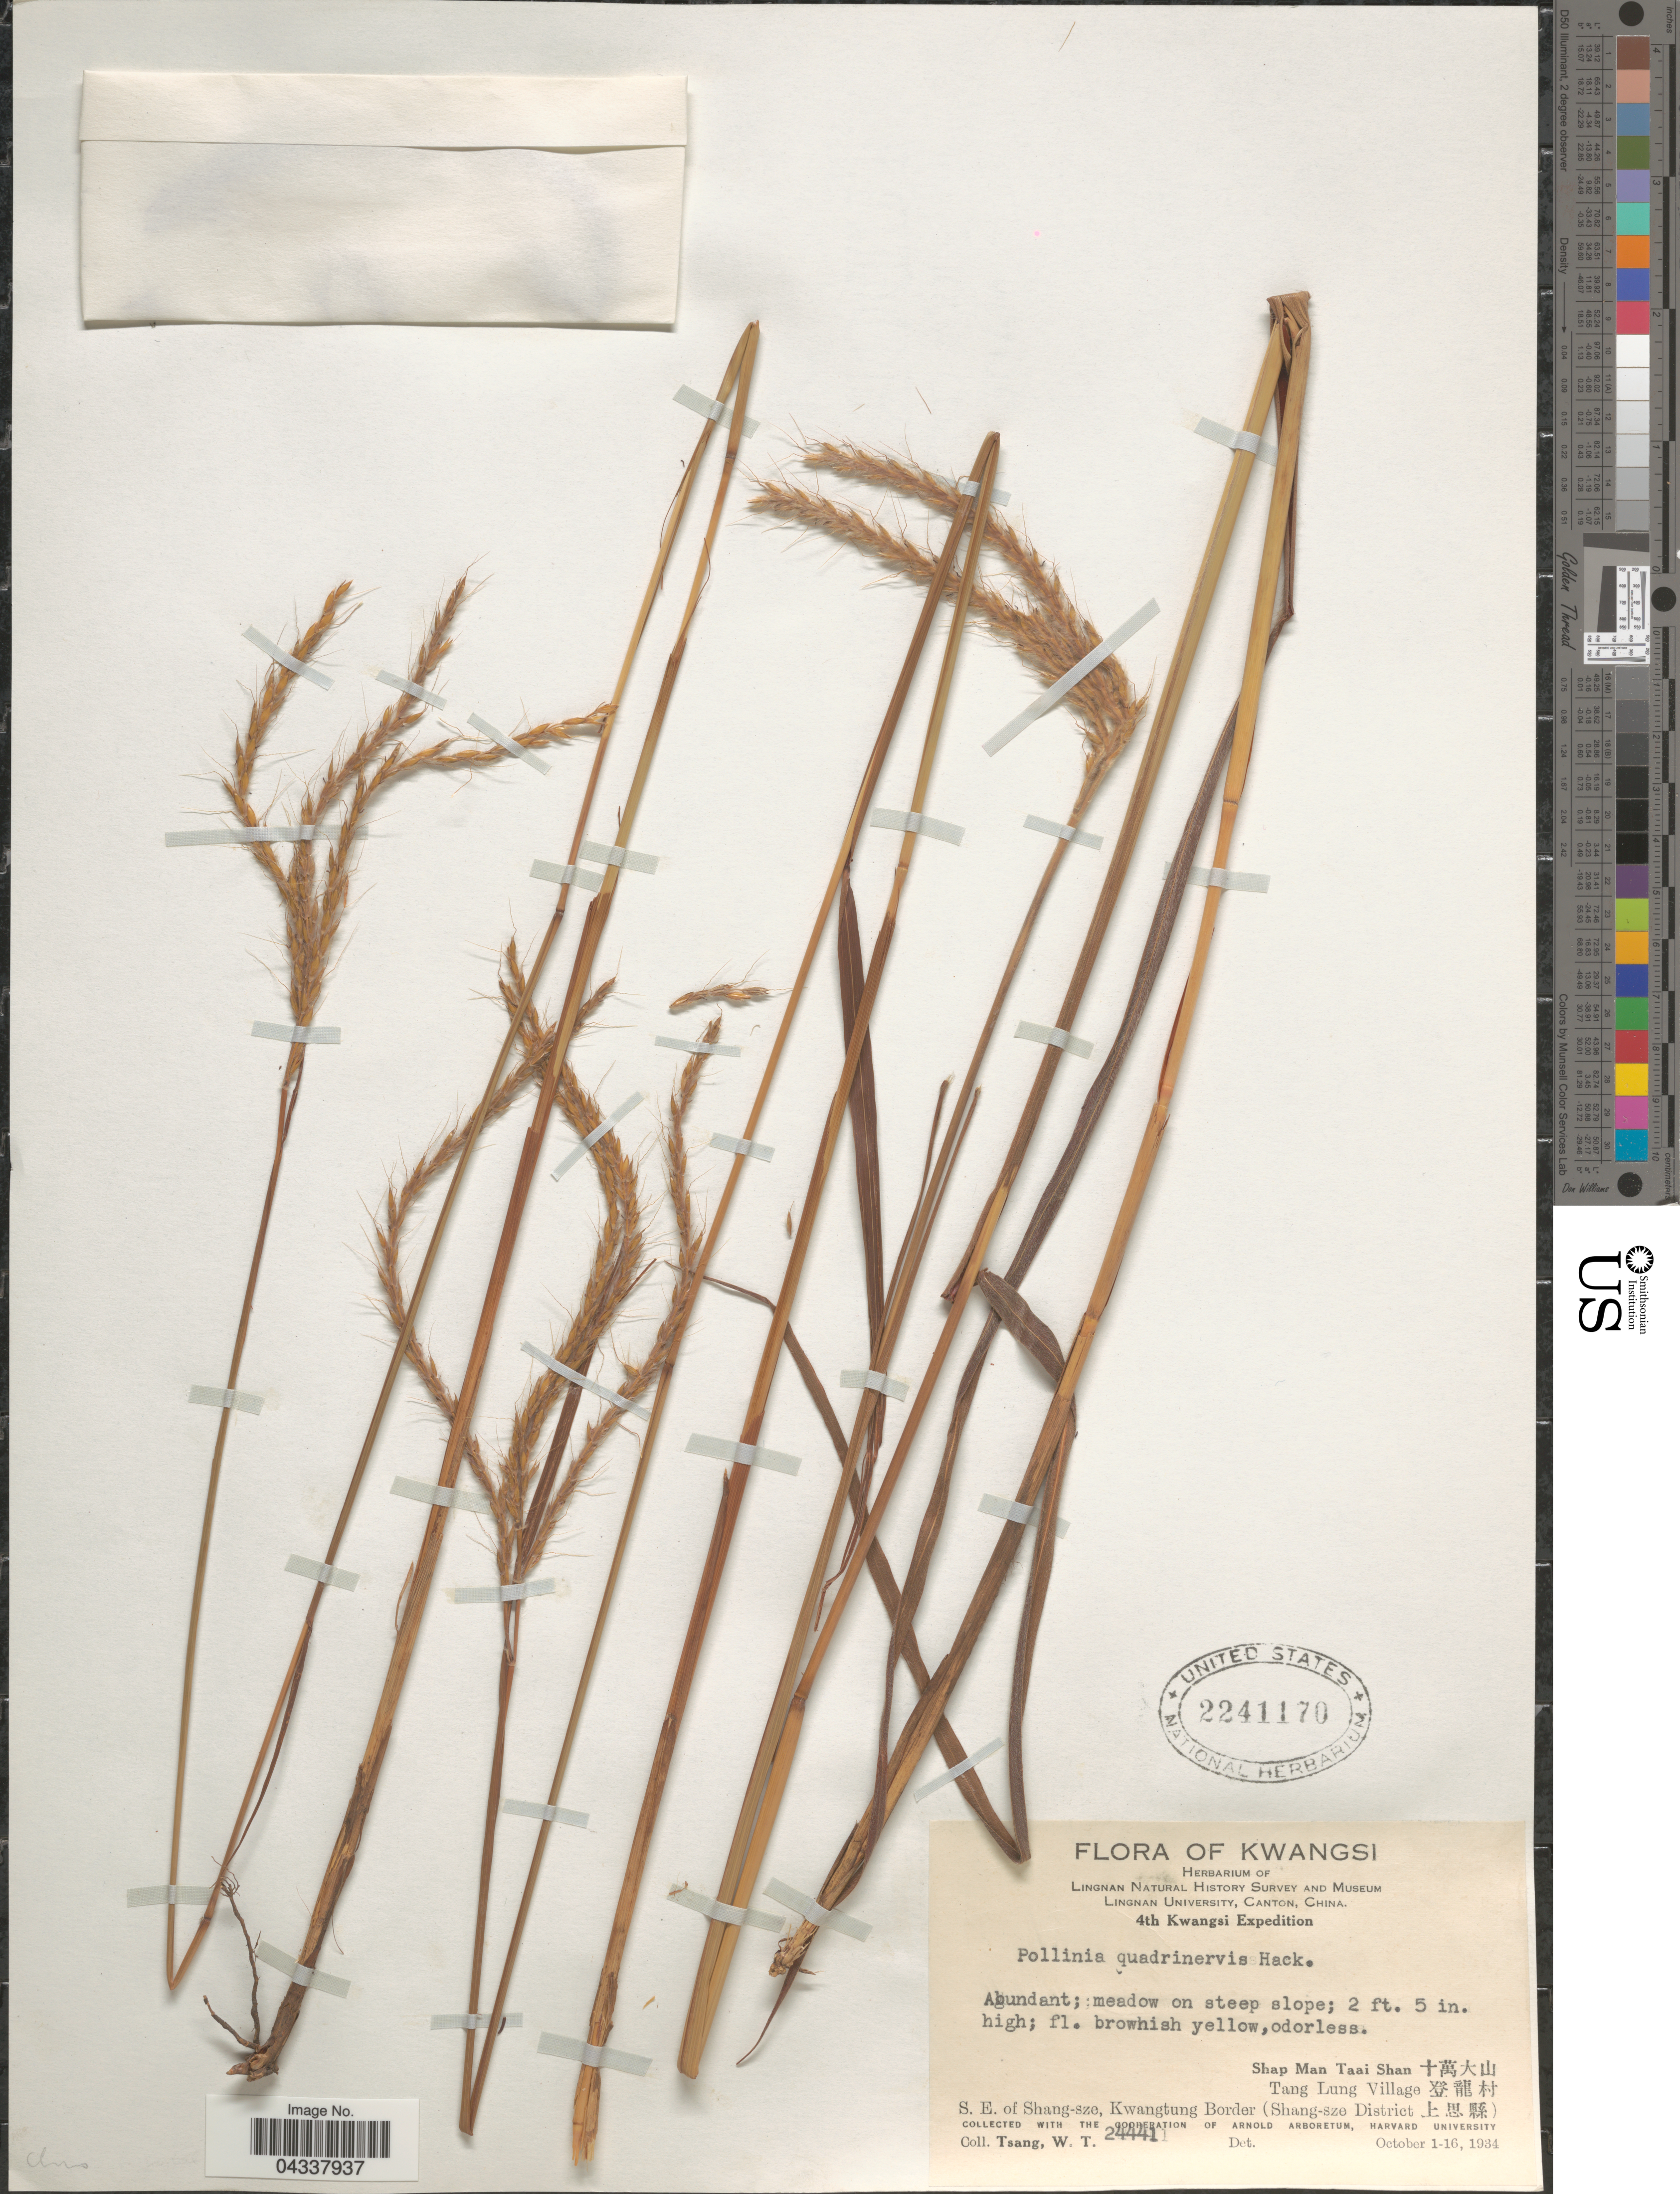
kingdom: Plantae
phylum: Tracheophyta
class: Liliopsida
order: Poales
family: Poaceae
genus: Pseudopogonatherum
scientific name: Pseudopogonatherum quadrinerve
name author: (Hack.) Ohwi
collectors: W. T. Tsang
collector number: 24441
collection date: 1934-10-01/1934-10-16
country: China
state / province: Guangxi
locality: Kwangsi. Lingnan Natural History Survey and Museum Lingnan University, Canton, China. 4th Kwangsi Expedition. Shap Man Taai Shan X. Tang Lung Village X. S. E. of Shang-sze, Kwangtung Border (Shang-sze District X).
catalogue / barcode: US 2241170